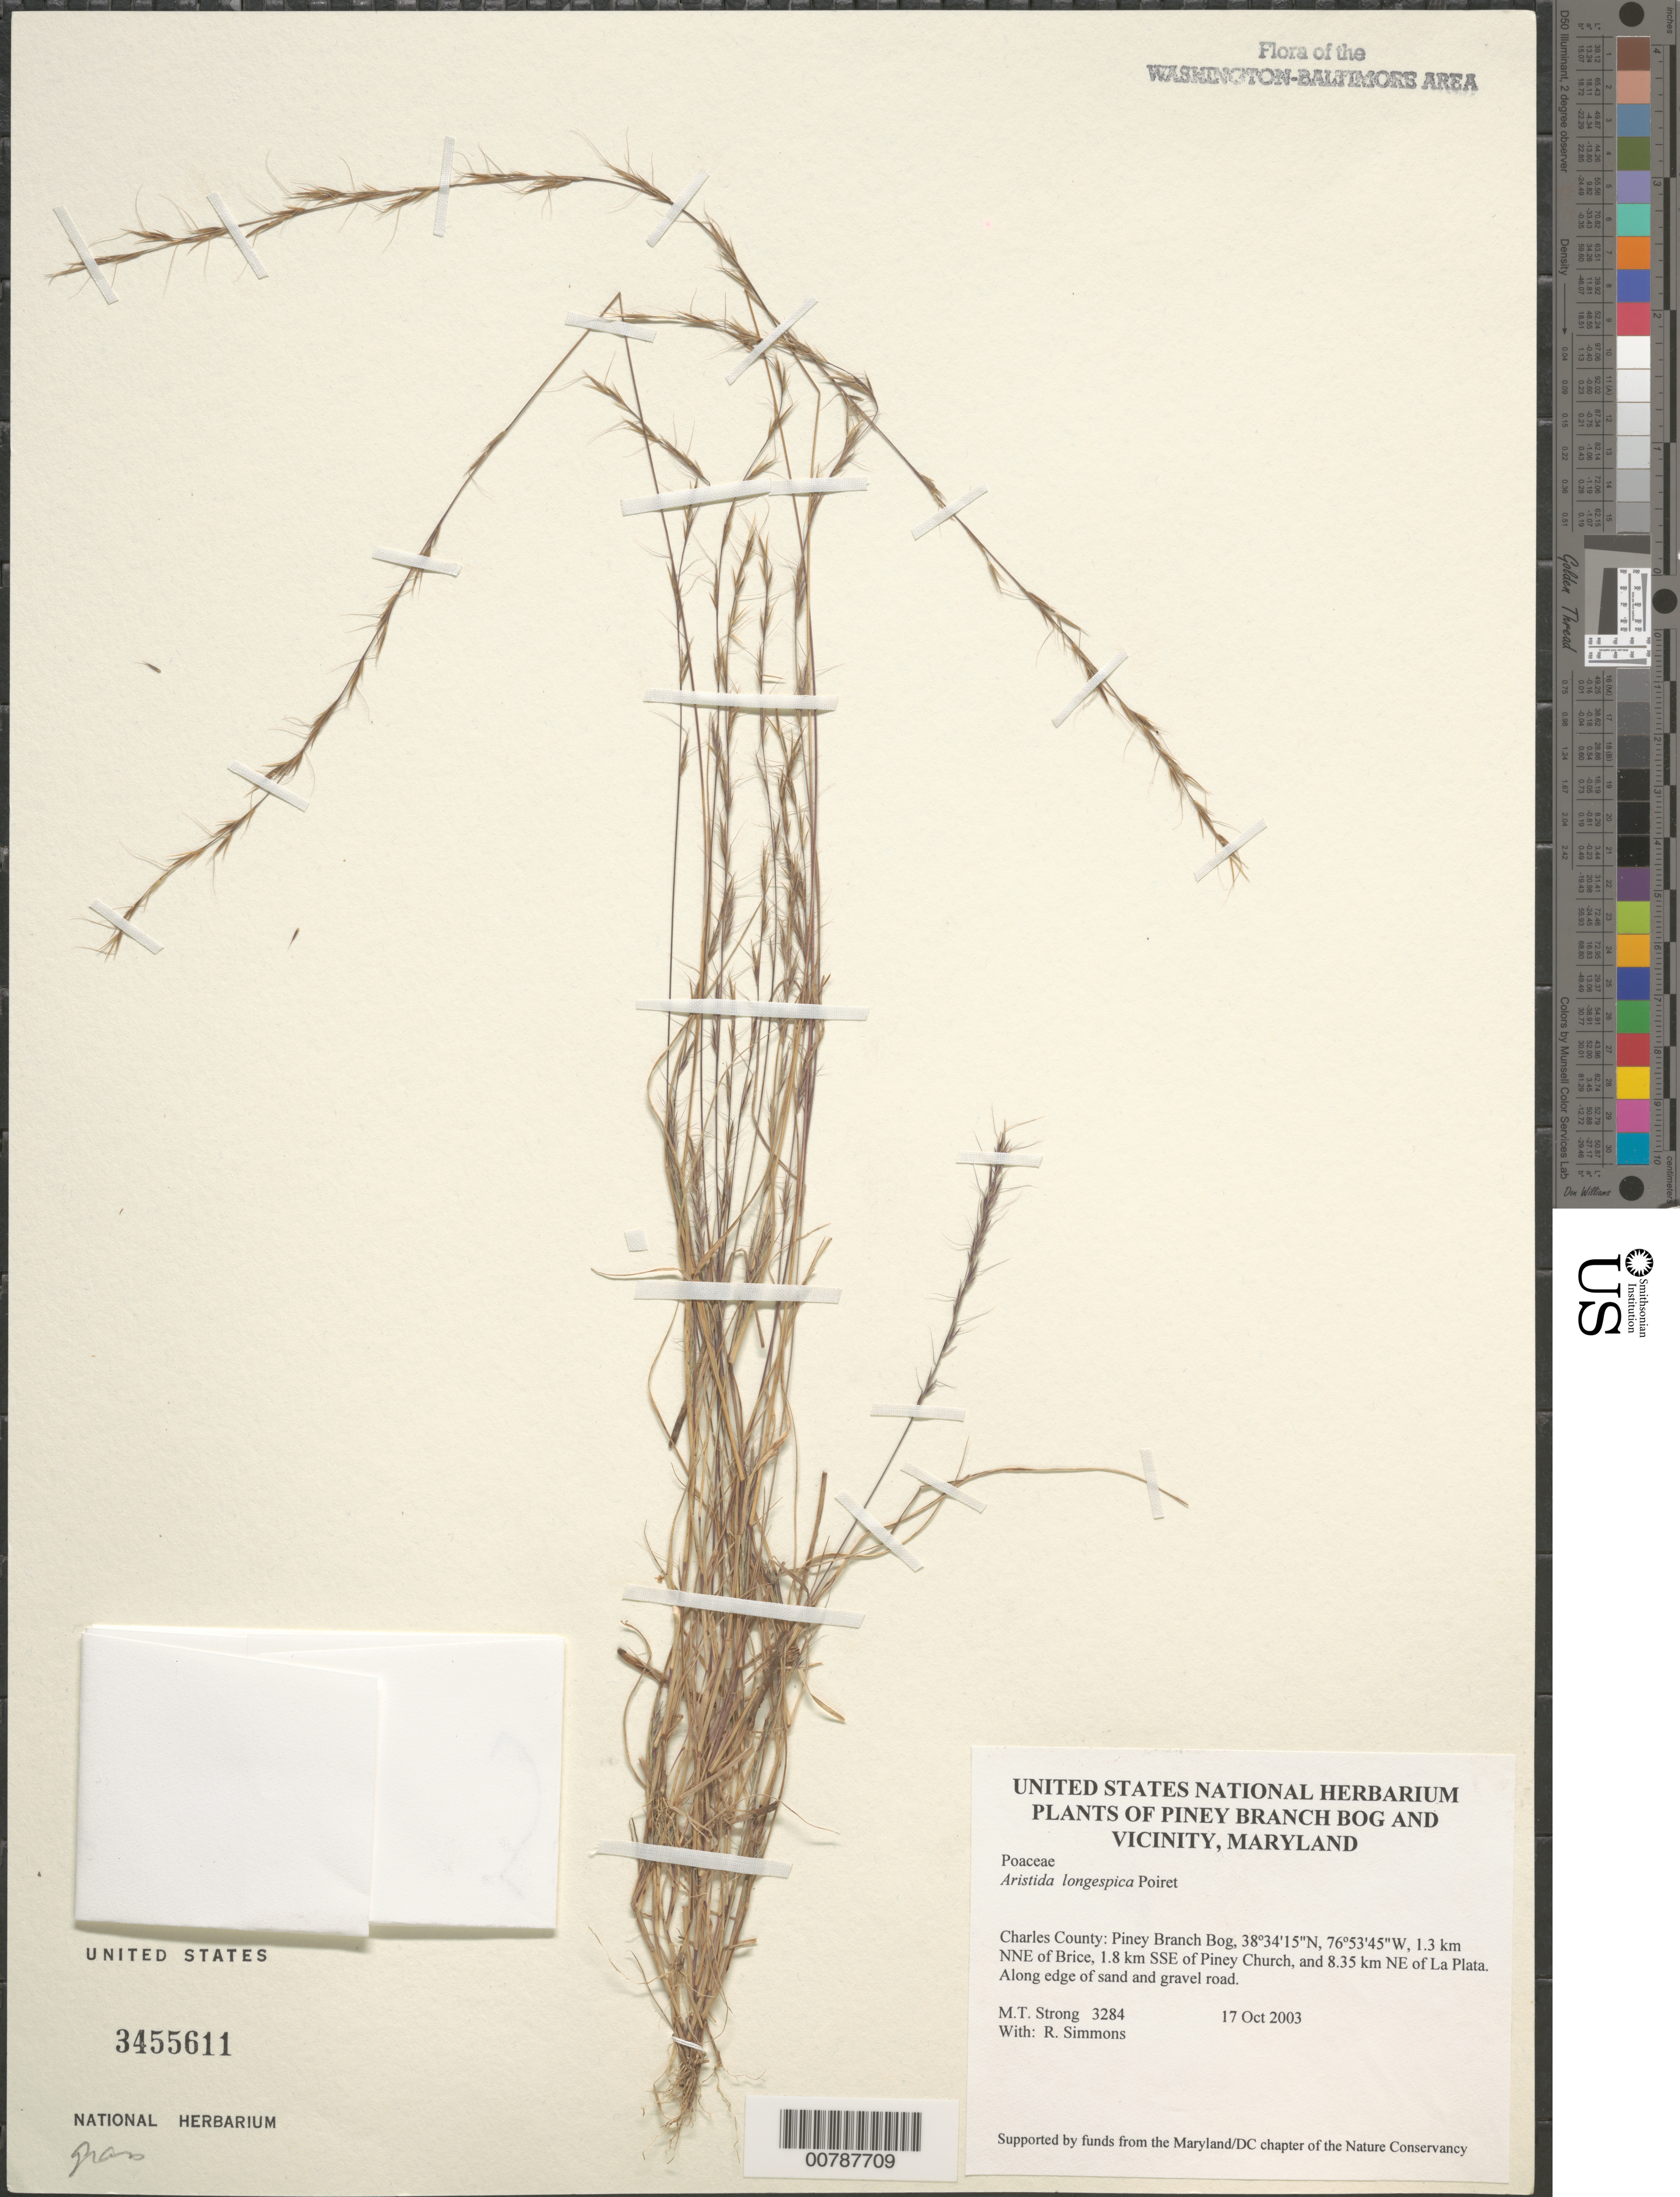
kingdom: Plantae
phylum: Tracheophyta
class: Liliopsida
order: Poales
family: Poaceae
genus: Aristida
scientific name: Aristida longespica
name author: Poir.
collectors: M. T. Strong & R. Simmons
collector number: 3284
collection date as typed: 17 Oct 2003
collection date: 2003-10-17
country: United States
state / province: Maryland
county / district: Charles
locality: Piney Branch Bog, 38°34'15"N, 76°53'45"W, 1.3 km NNE of Brice, 1.8 km SSE of Piney Church, and 8.35 km NE of La Plata.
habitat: Along edge of sand and gravel road.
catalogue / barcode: US 3455611